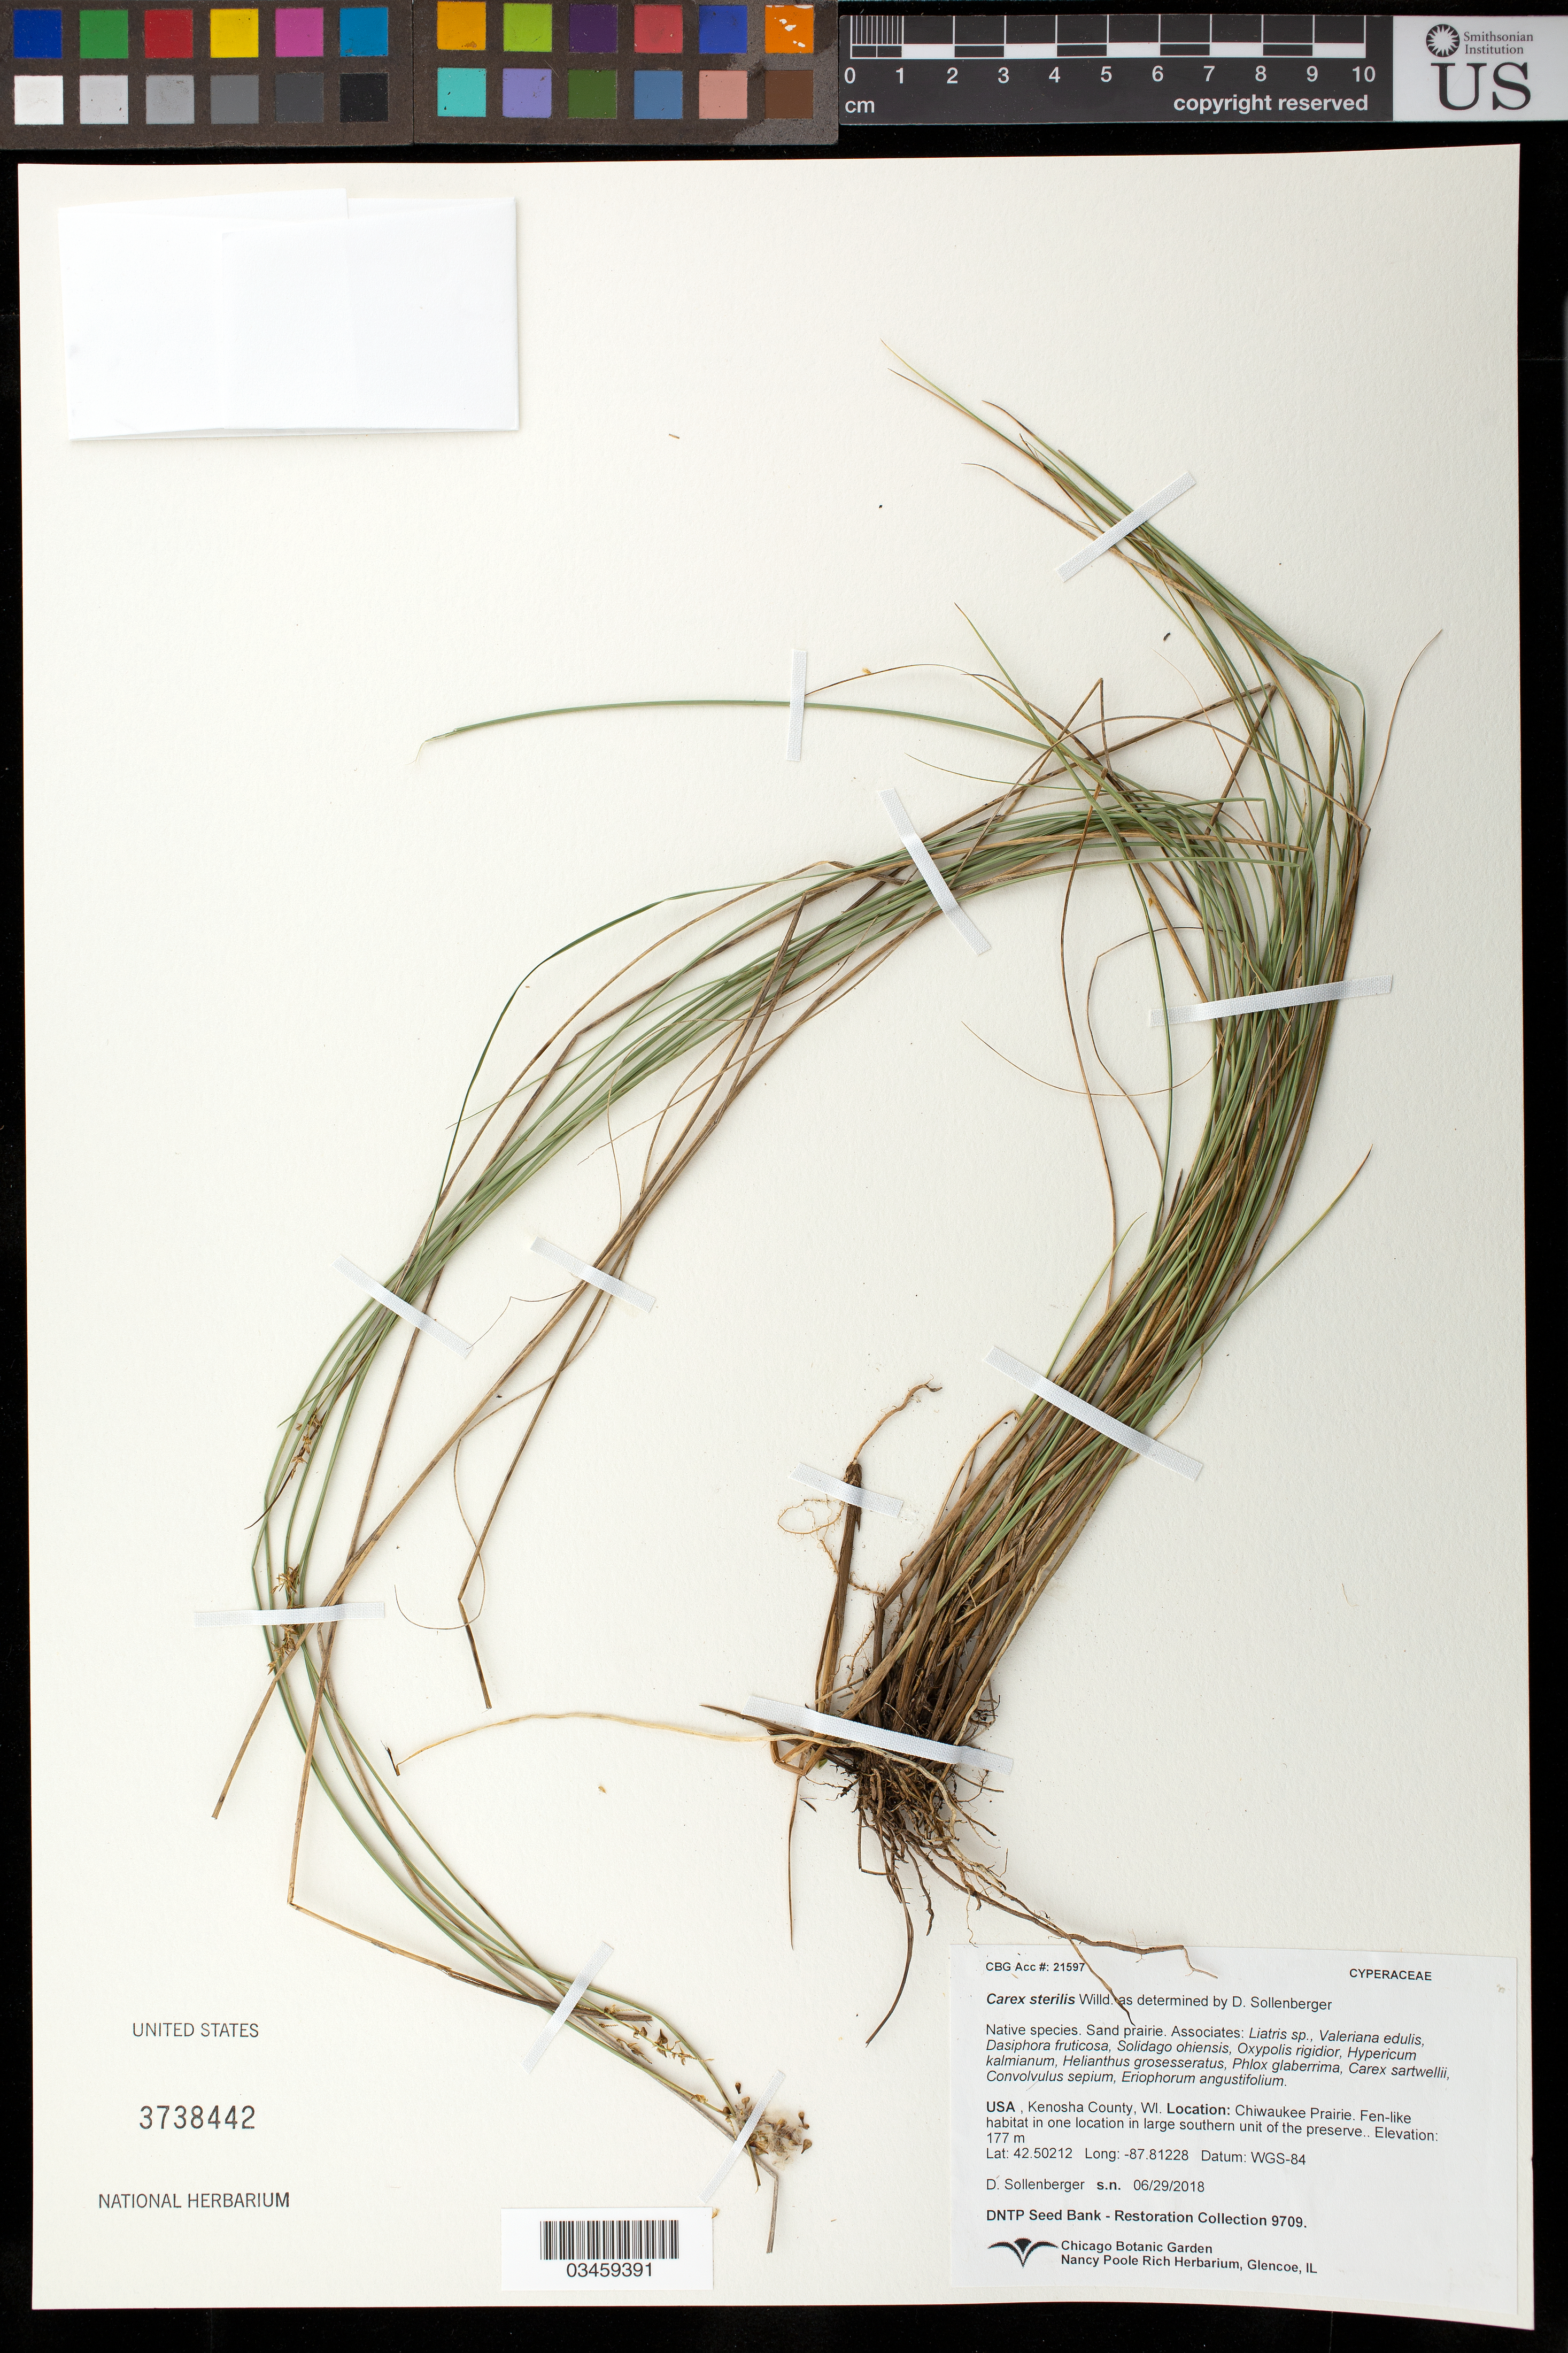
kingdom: Plantae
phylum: Tracheophyta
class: Liliopsida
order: Poales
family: Cyperaceae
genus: Carex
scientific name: Carex sterilis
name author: Willd.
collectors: D. Sollenberger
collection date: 2018-06-29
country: United States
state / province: Wisconsin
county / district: Kenosha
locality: Chiwaukee Prairie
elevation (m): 177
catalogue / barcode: US 3738442